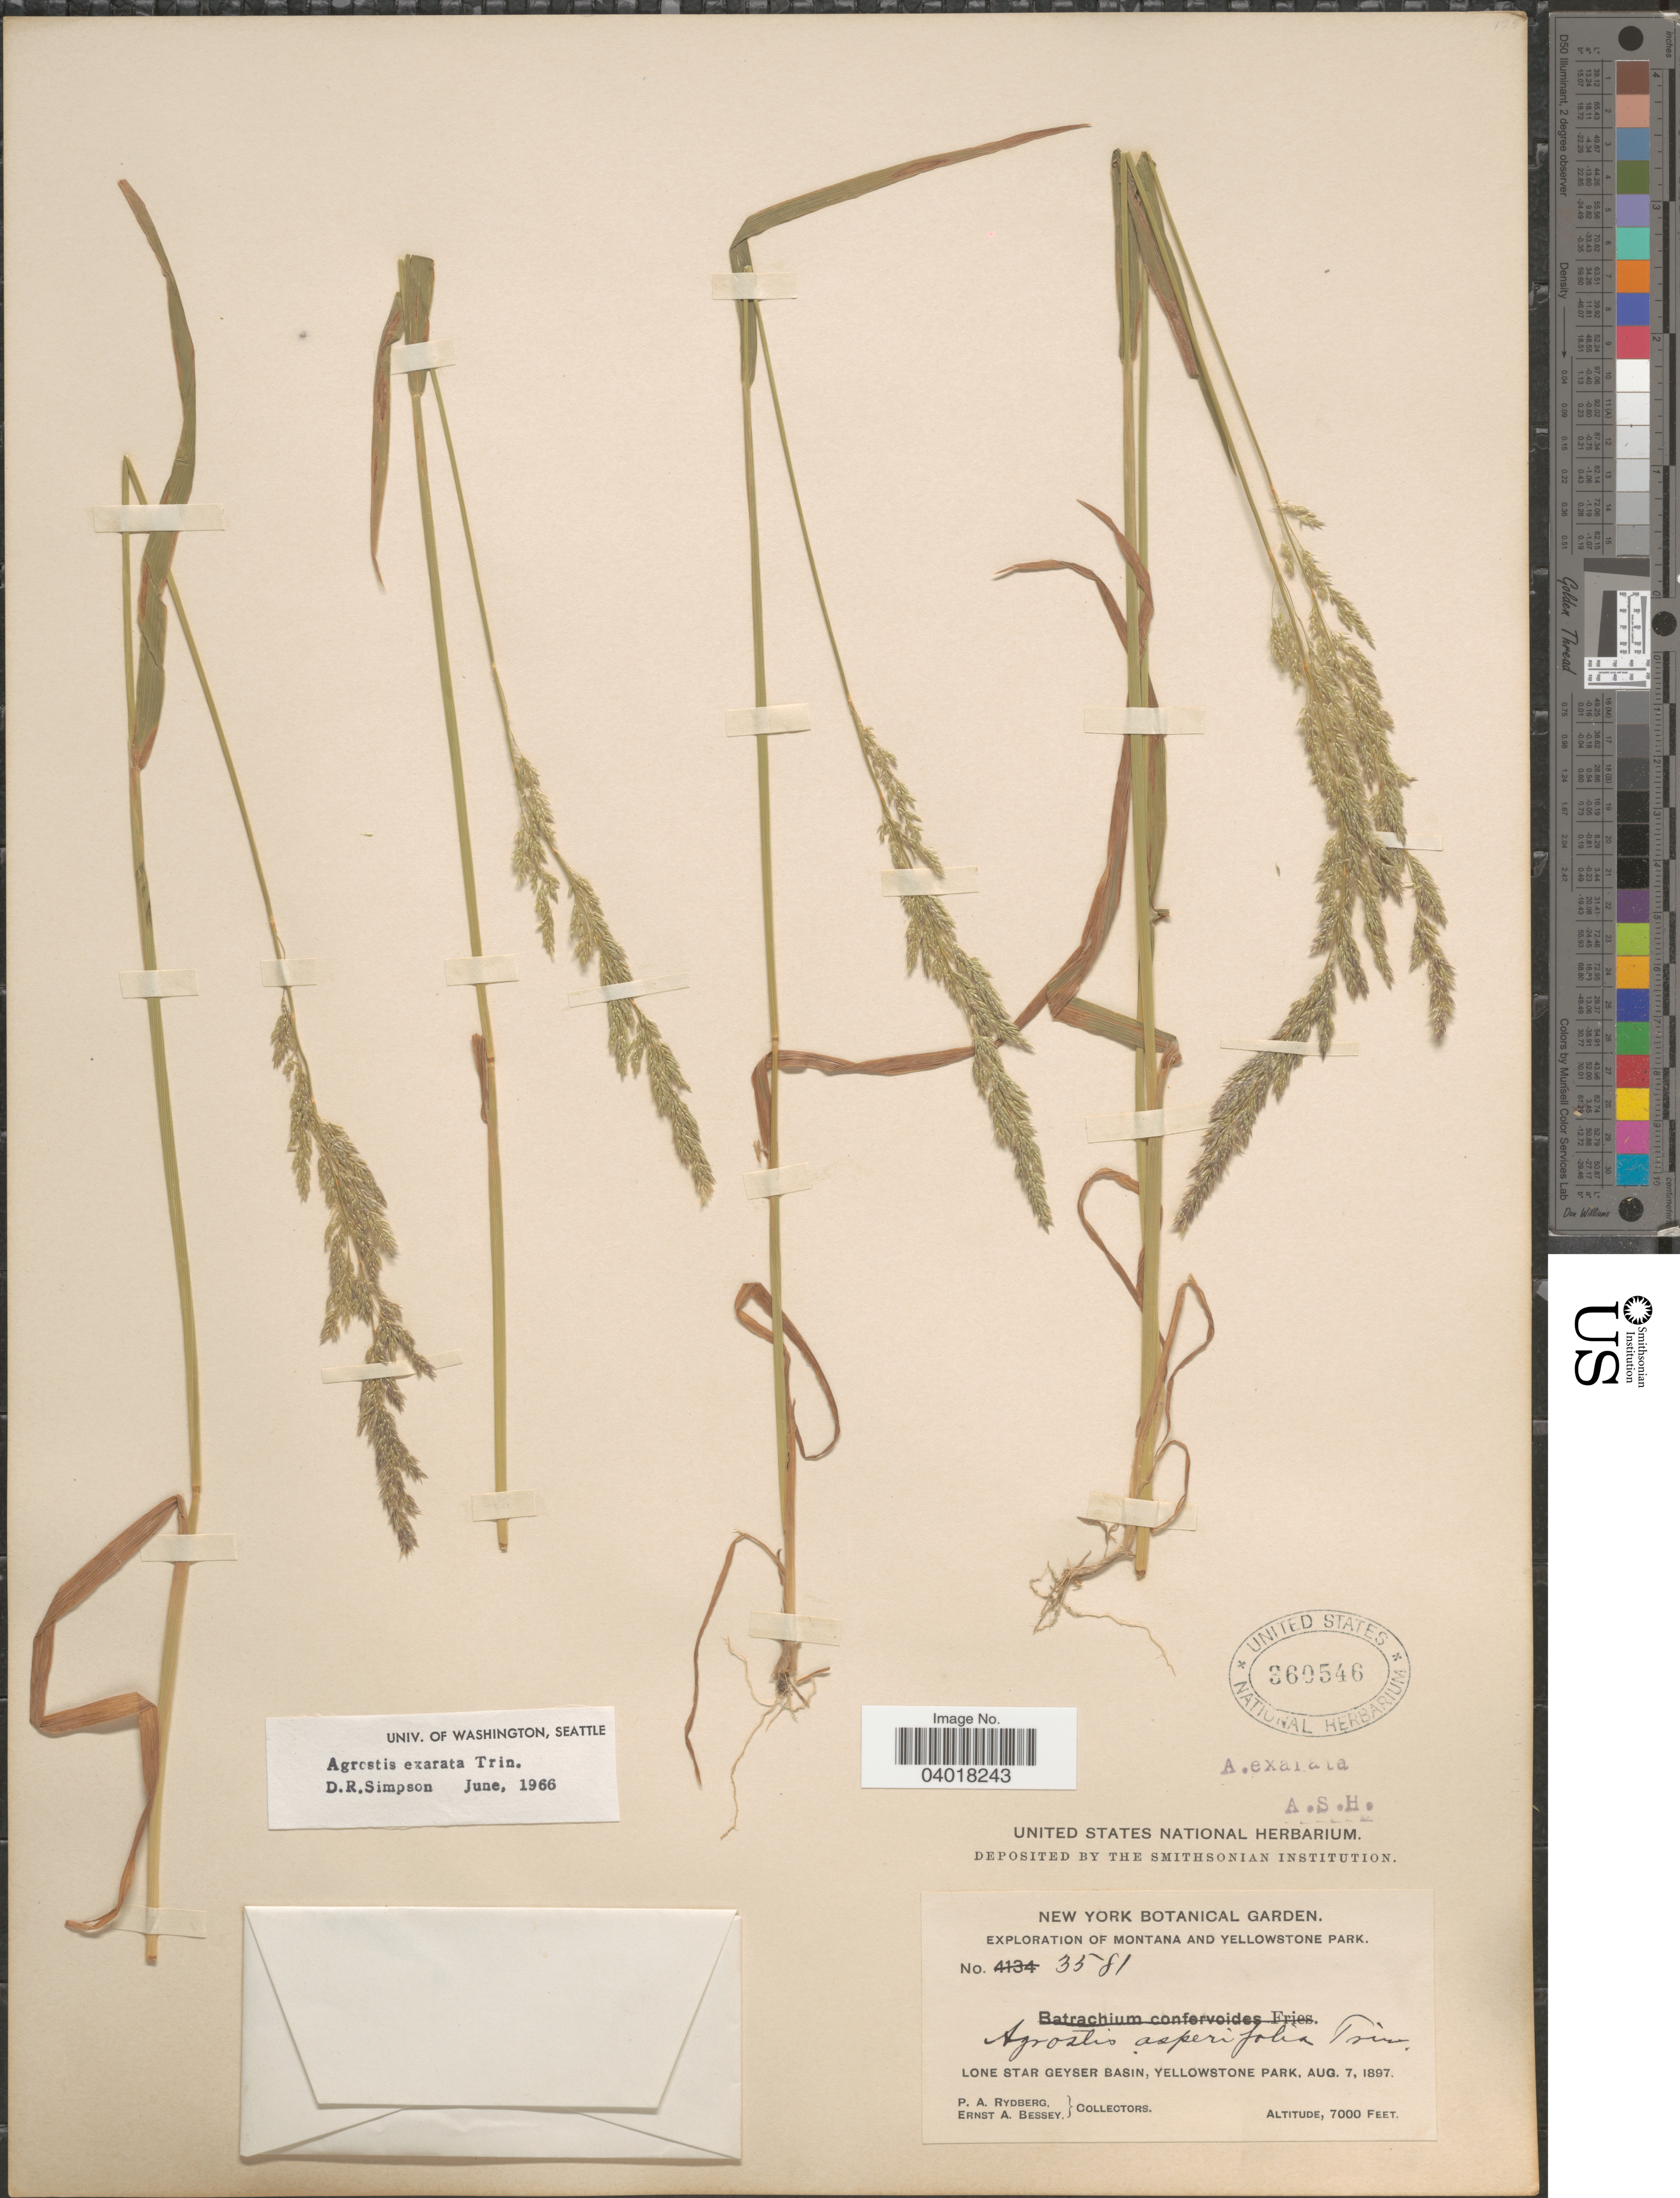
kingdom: Plantae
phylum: Tracheophyta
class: Liliopsida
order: Poales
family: Poaceae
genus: Agrostis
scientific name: Agrostis exarata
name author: Trin.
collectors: P. A. Rydberg & E. A. Bessey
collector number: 3581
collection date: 1897-08-07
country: United States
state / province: Montana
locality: Montana and Yellowstone Park. Lone Star Geyser Basin, Yellowstone Park.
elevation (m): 2134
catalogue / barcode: US 360546